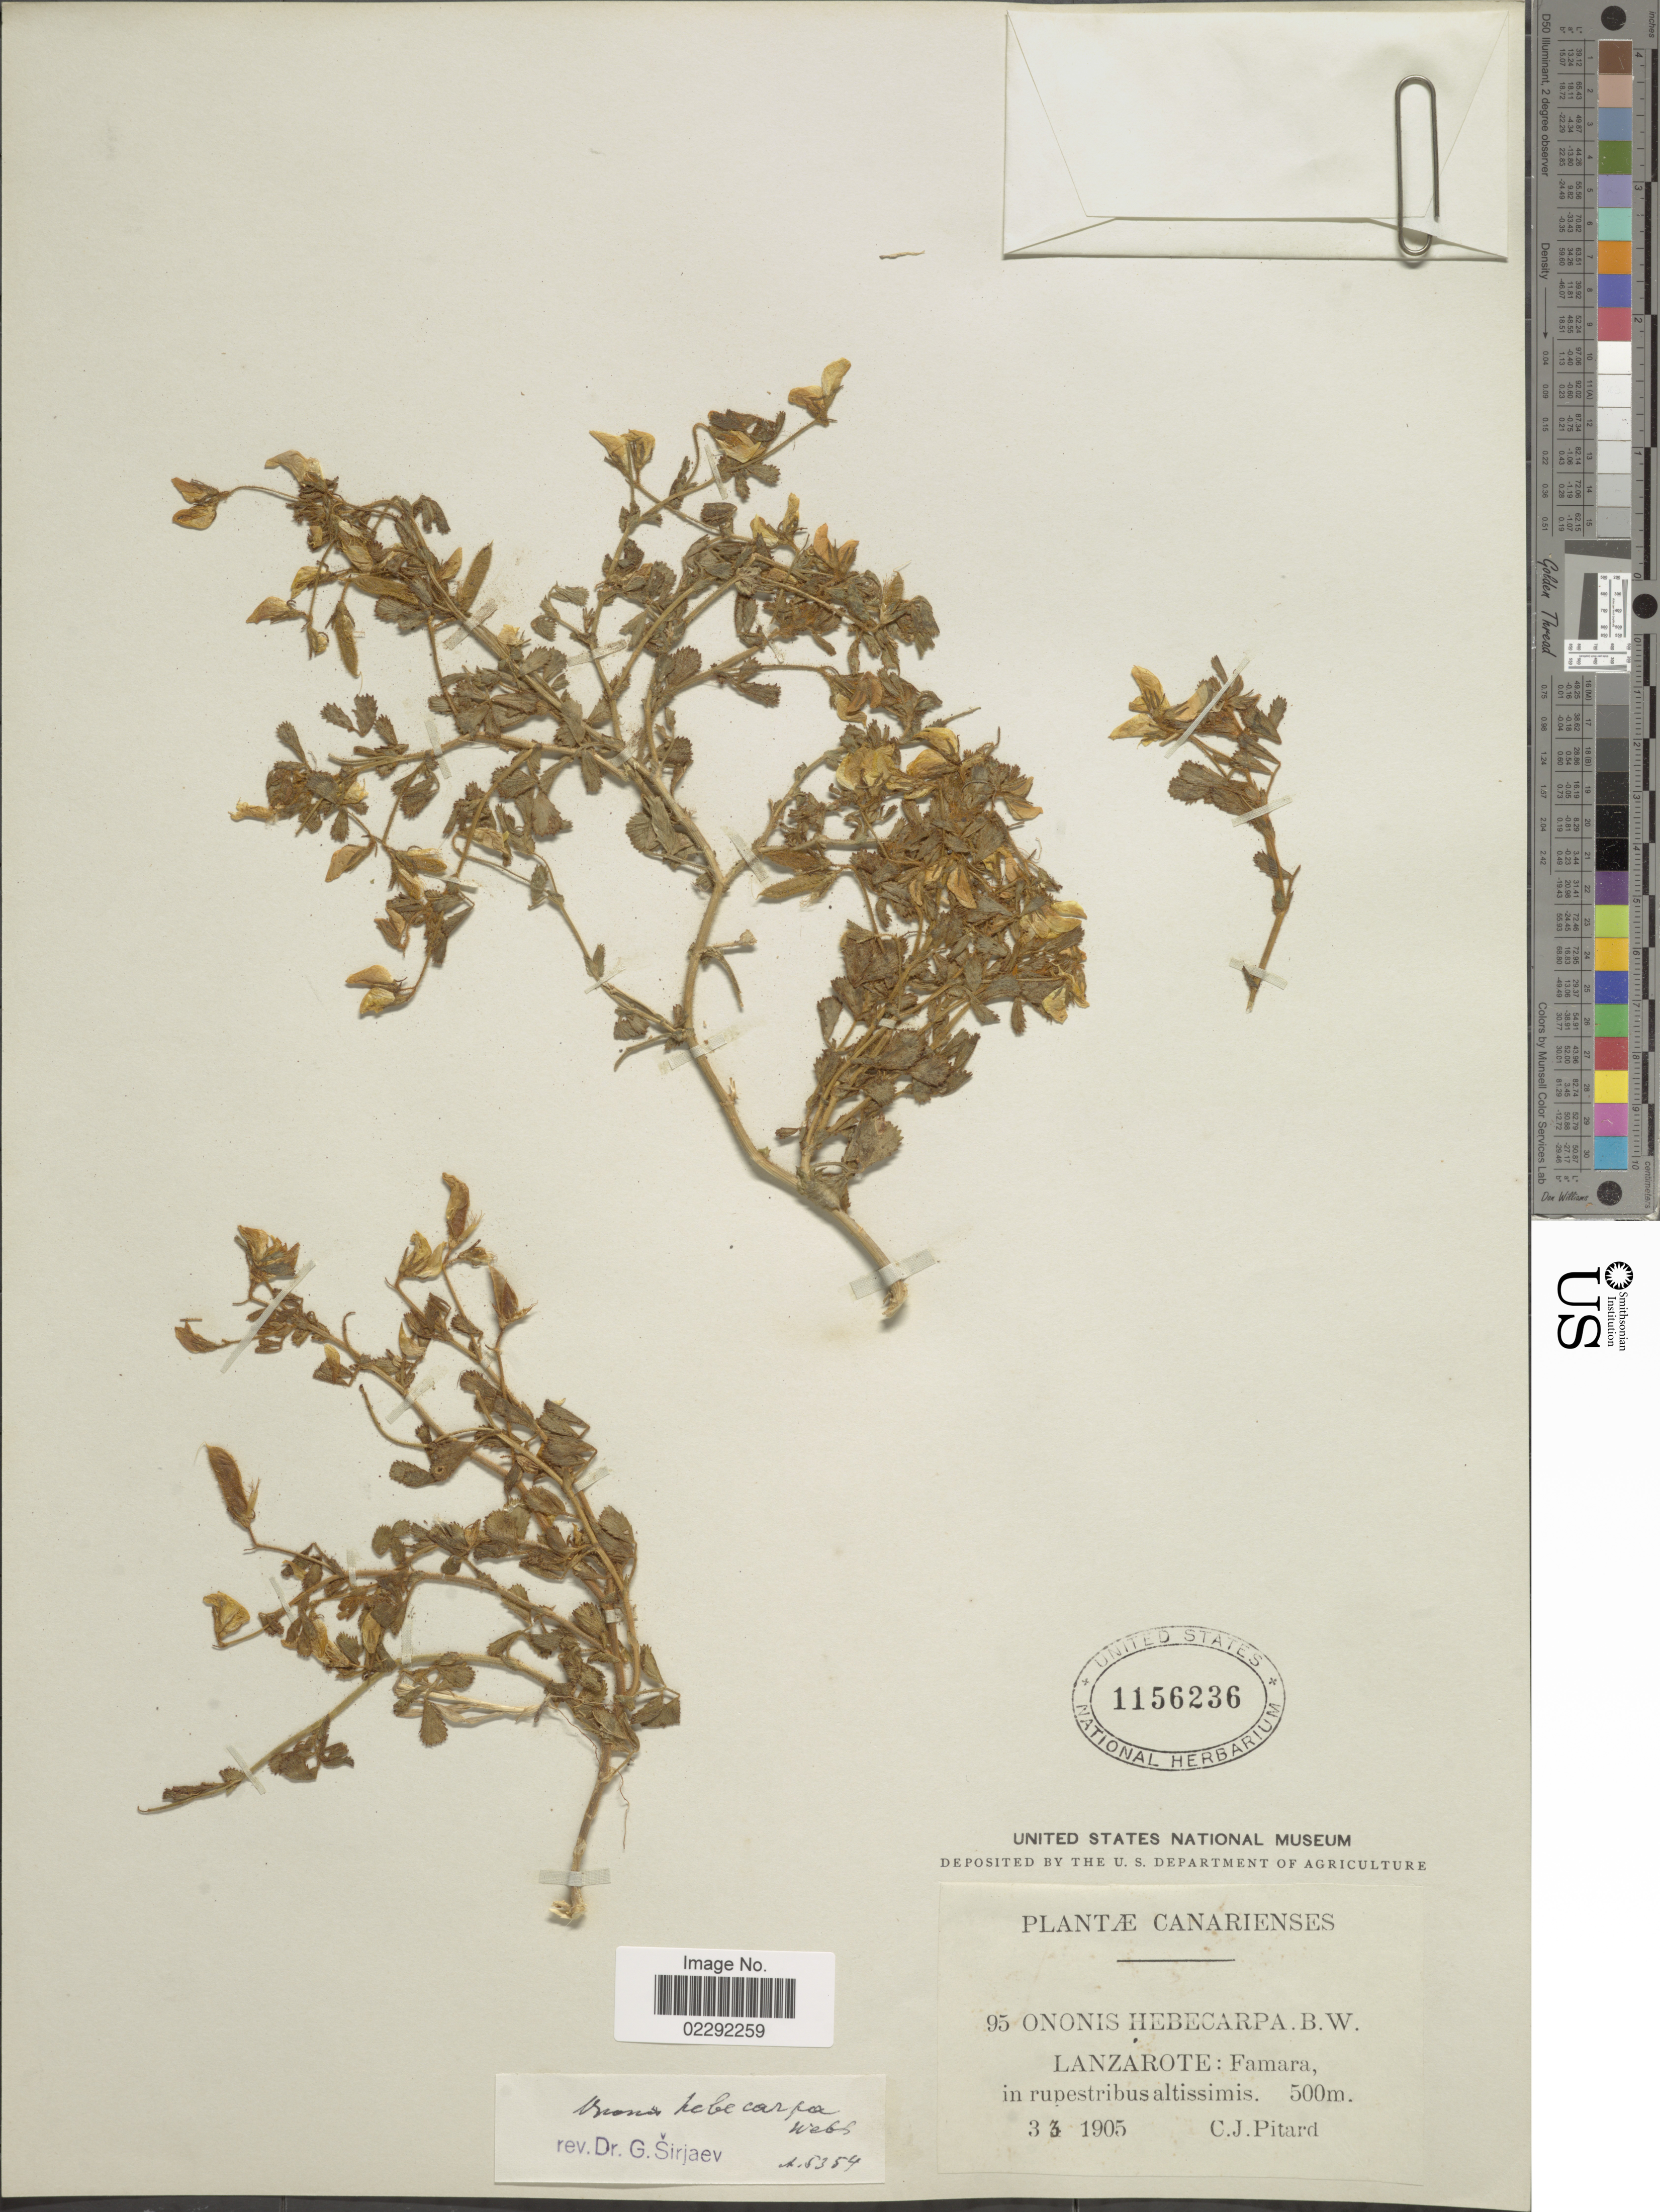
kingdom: Plantae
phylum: Tracheophyta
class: Magnoliopsida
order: Fabales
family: Fabaceae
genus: Ononis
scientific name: Ononis hebecarpa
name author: Webb & Berthel.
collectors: C. Pitard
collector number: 95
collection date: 1905-03-03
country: Spain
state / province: Canarias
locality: Lanzarote: Famara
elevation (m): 500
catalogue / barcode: US 1156236